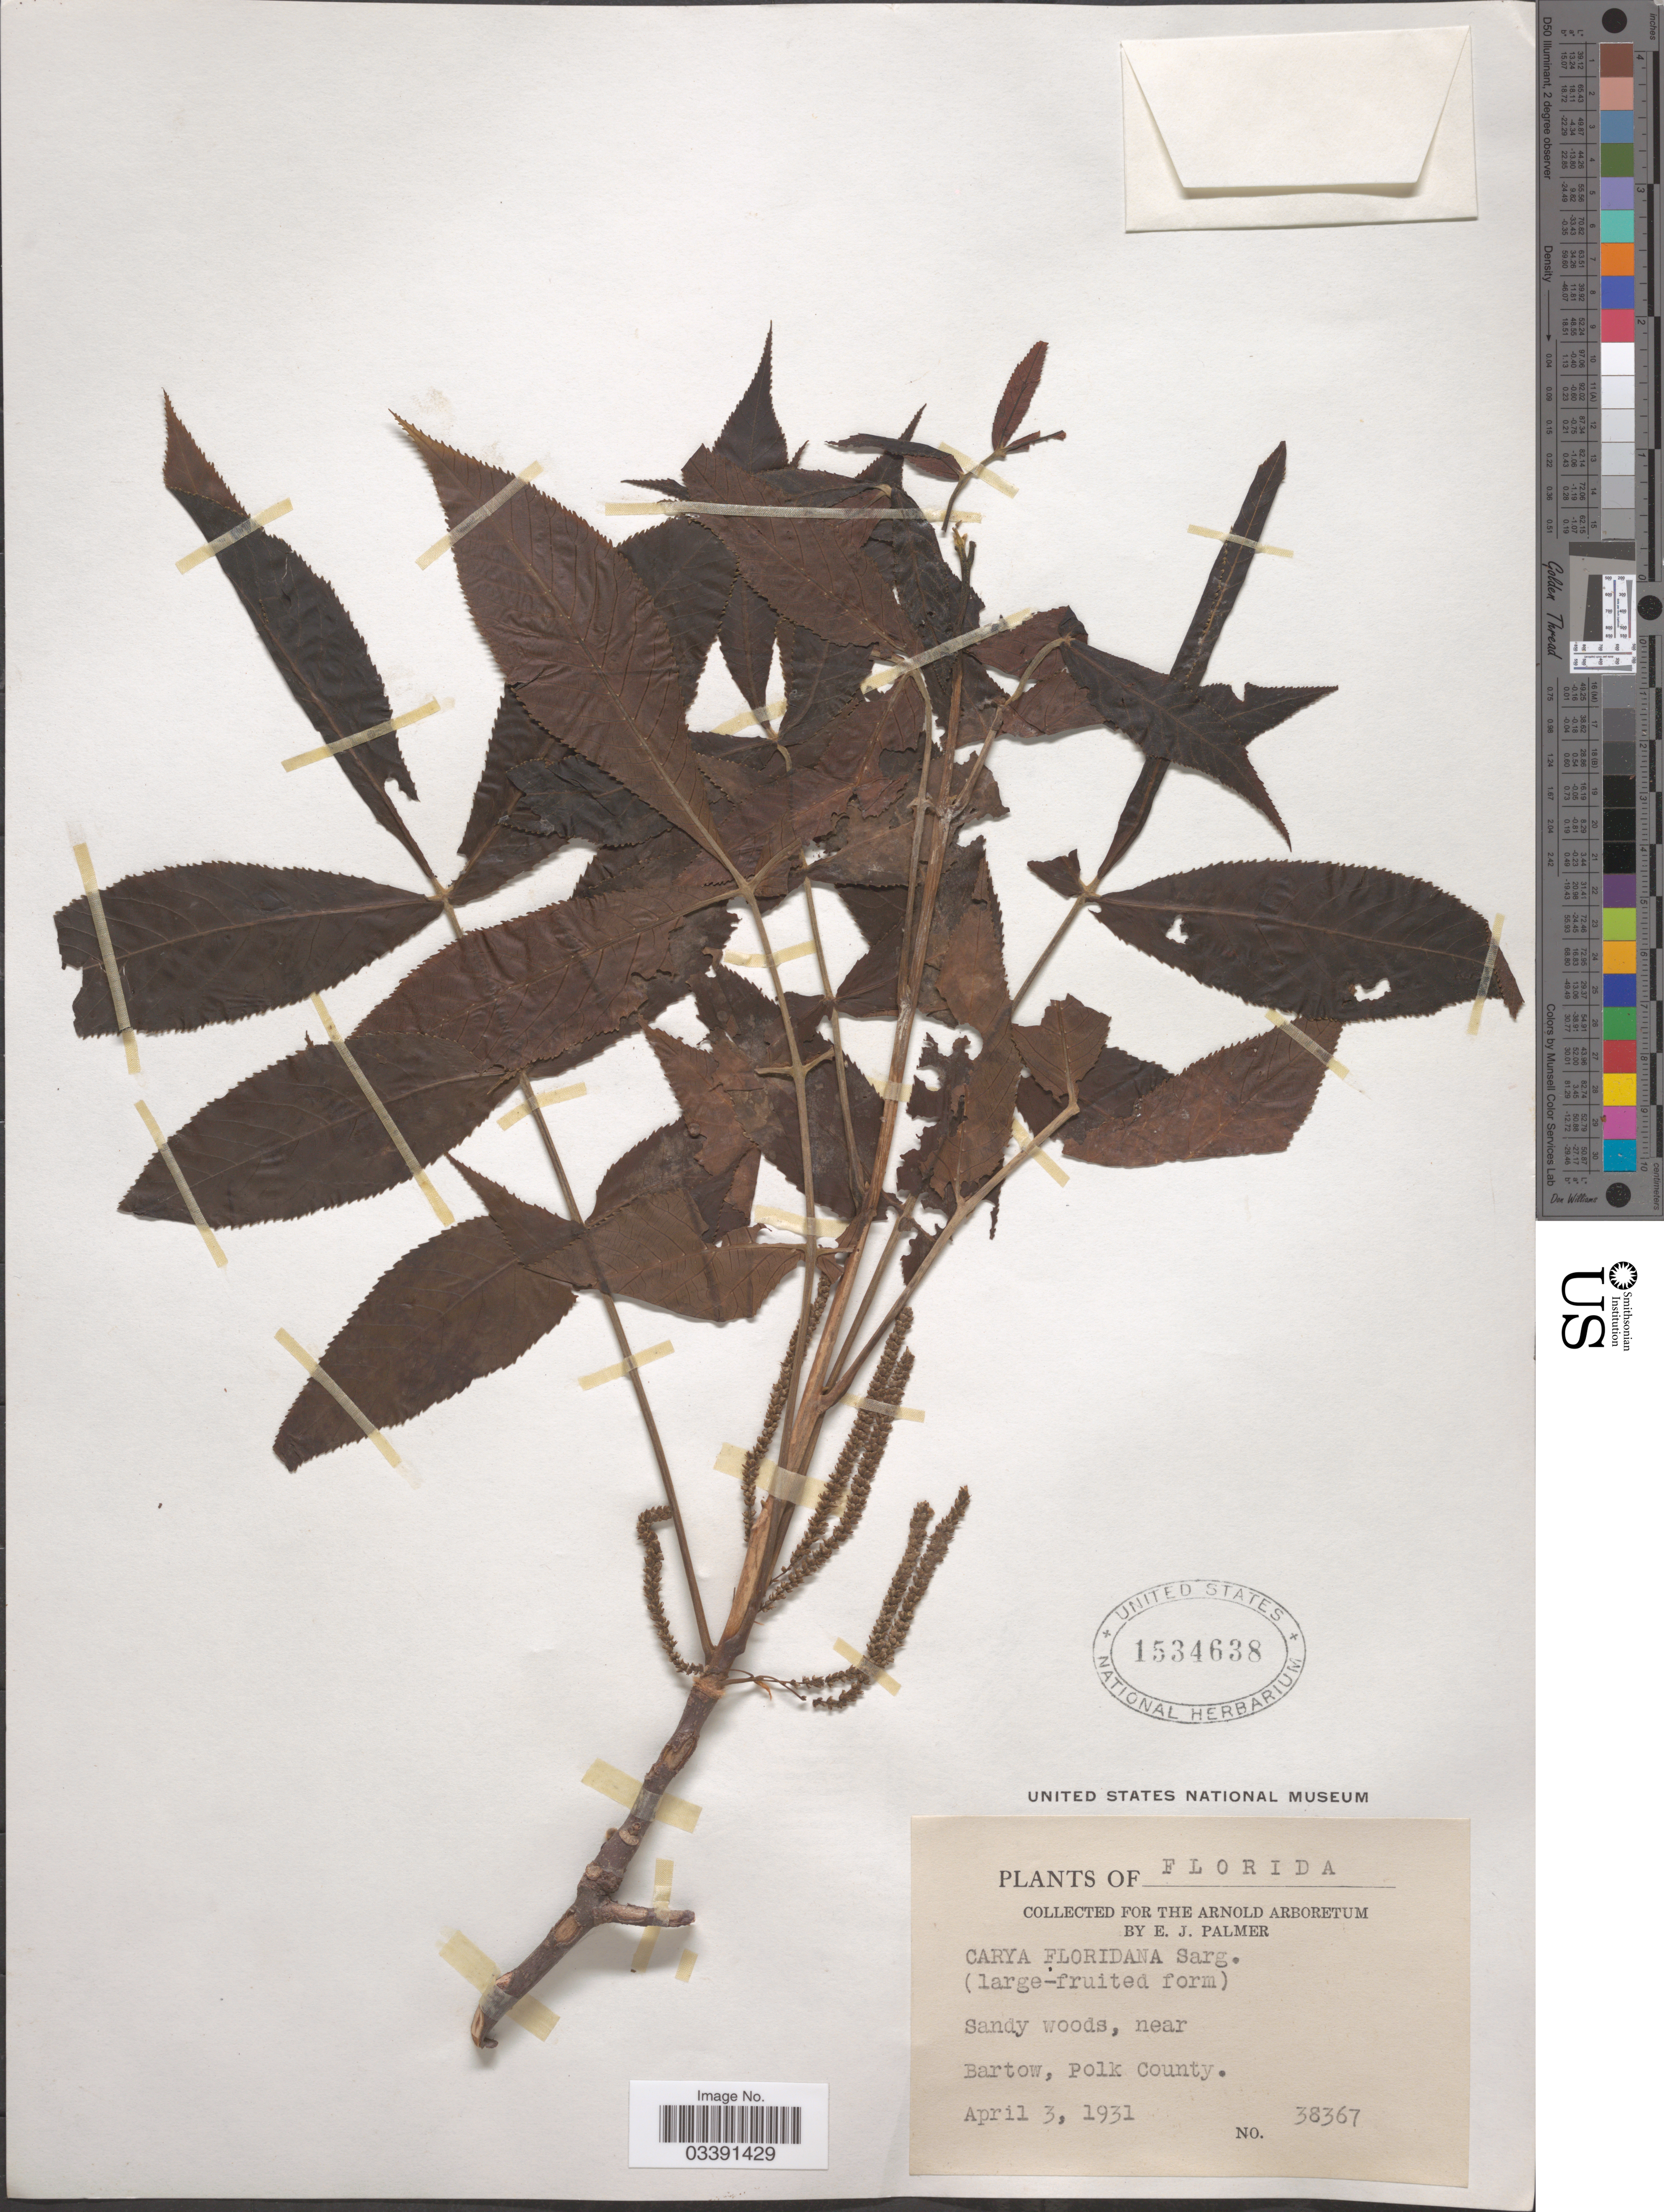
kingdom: Plantae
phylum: Tracheophyta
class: Magnoliopsida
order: Fagales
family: Juglandaceae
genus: Carya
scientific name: Carya floridana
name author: Sarg.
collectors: E. J. Palmer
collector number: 38367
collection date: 1931-04-03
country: United States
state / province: Florida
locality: Sandy woods, near Bartow, Polk County.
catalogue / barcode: US 1534638